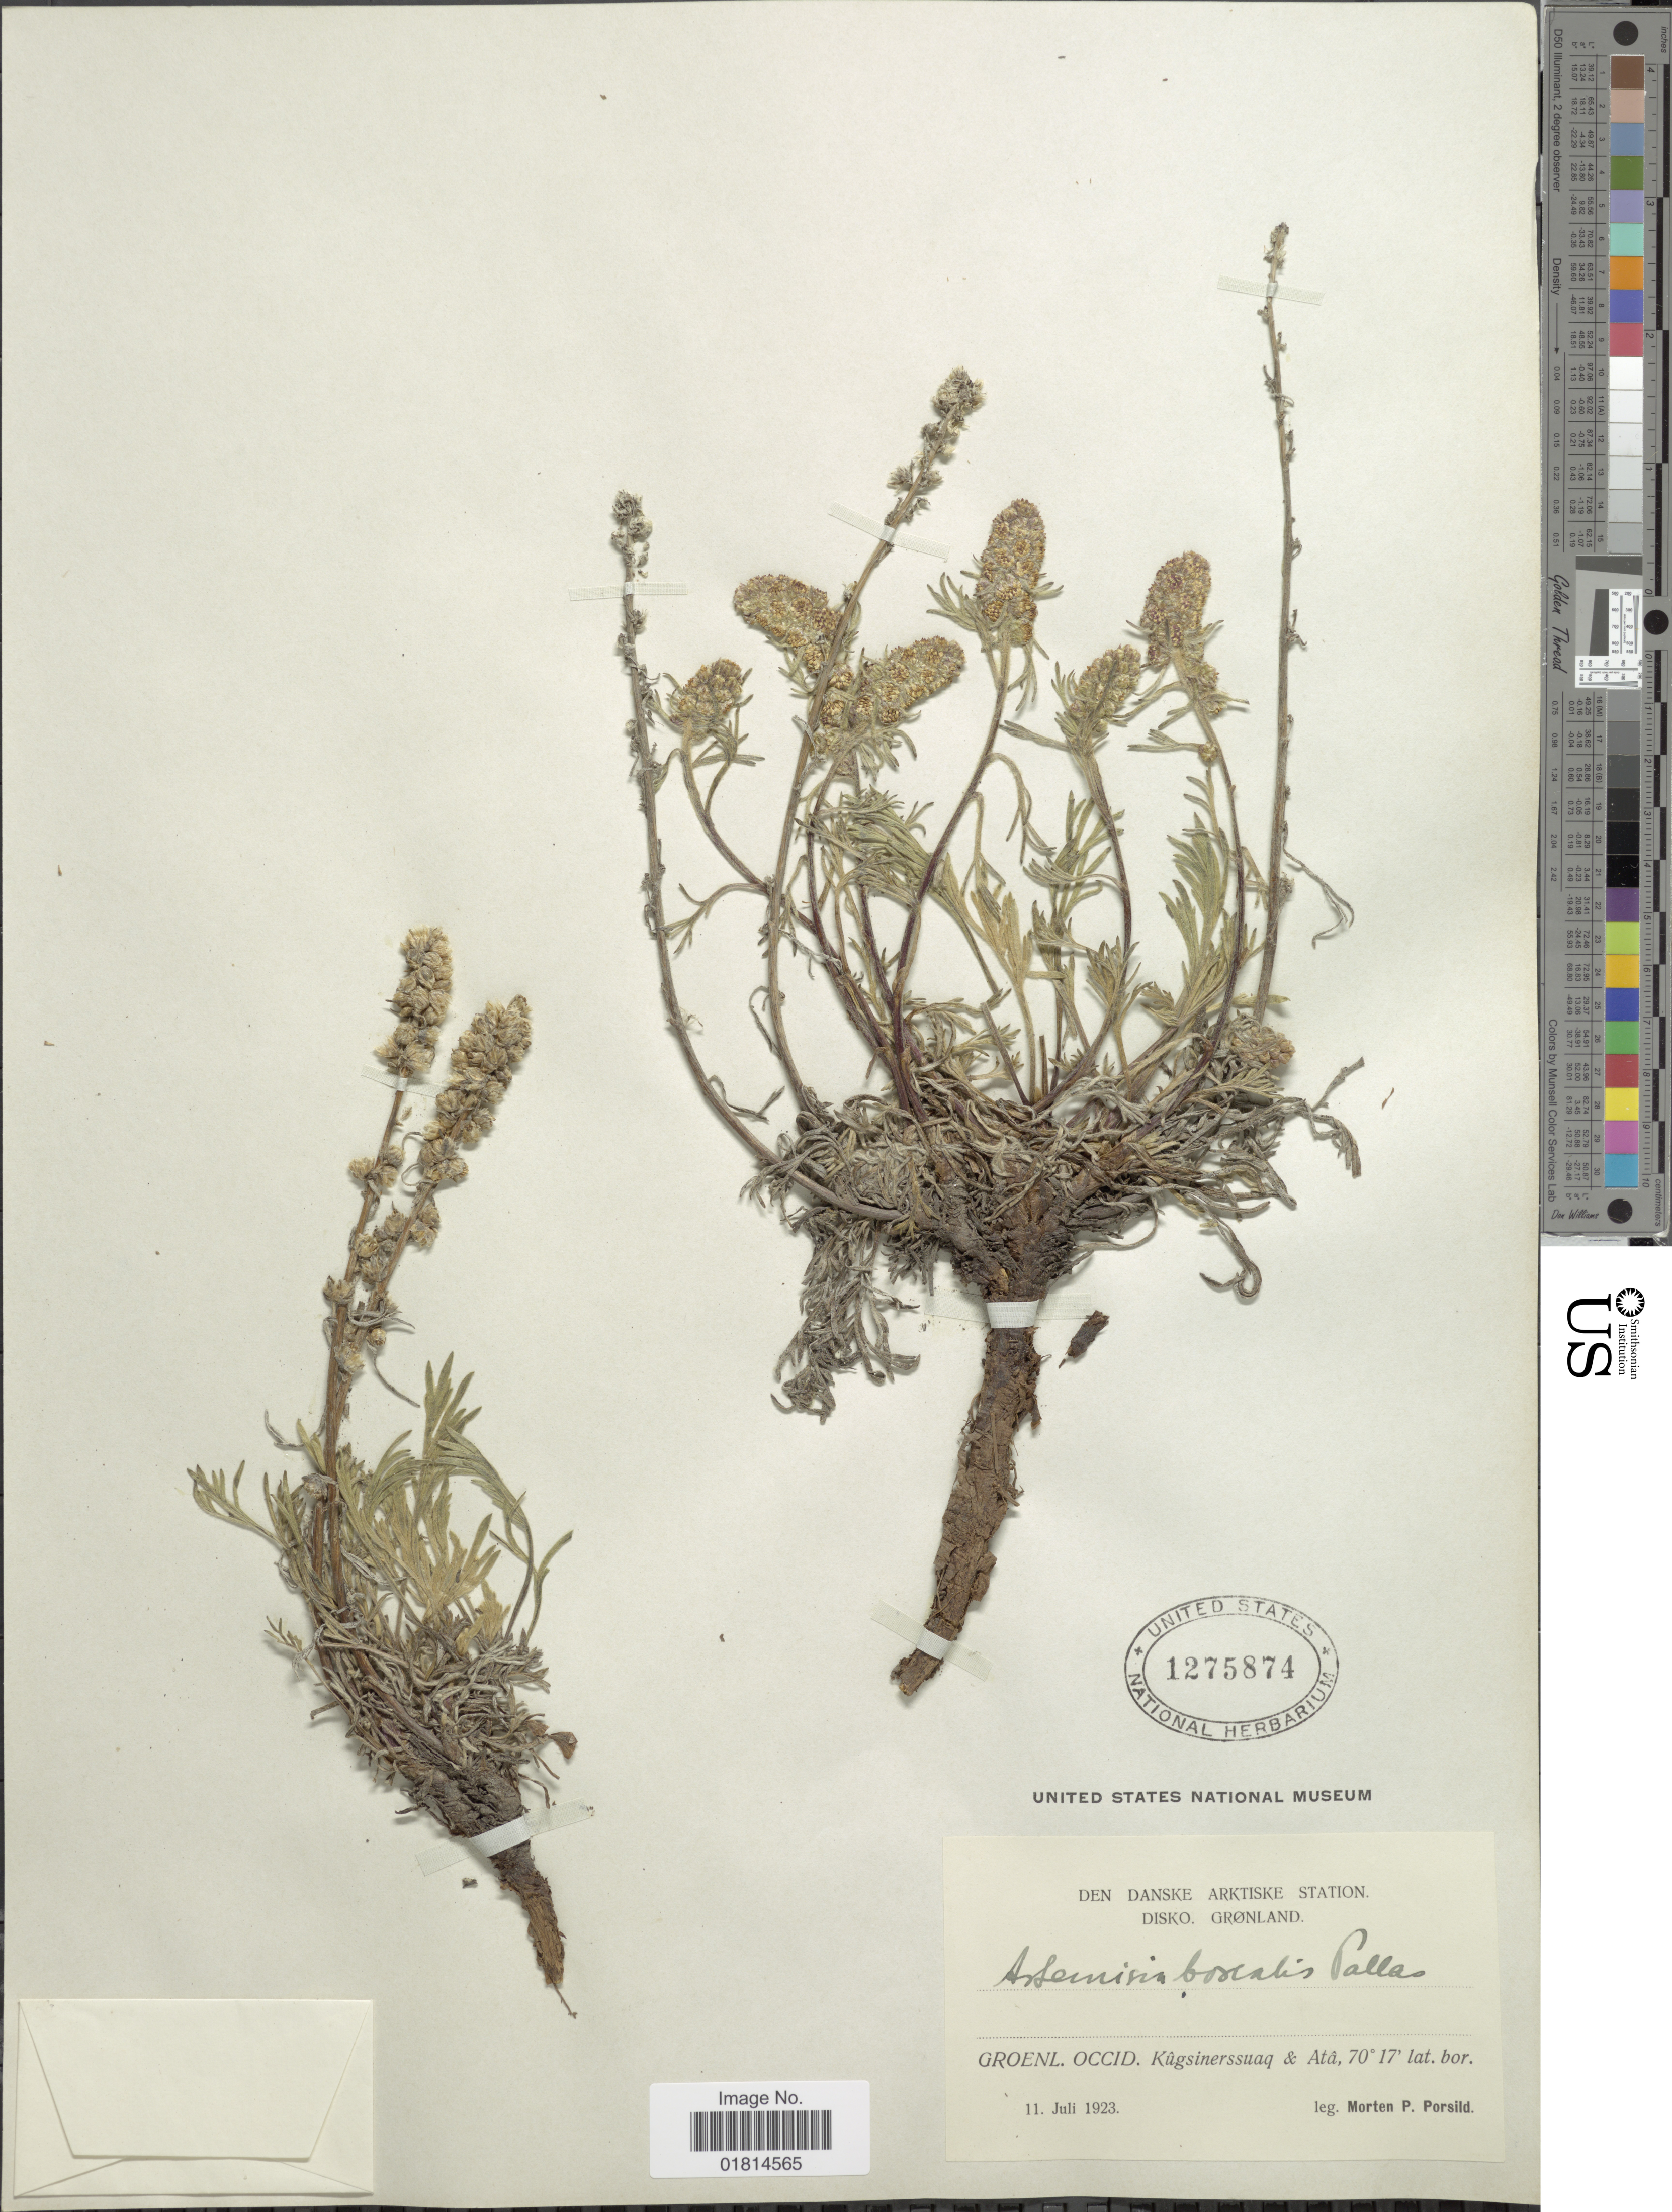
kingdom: Plantae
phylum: Tracheophyta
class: Magnoliopsida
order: Asterales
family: Asteraceae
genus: Artemisia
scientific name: Artemisia borealis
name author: Pall.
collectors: M. P. Porsild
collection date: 1923-07-11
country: Greenland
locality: Den danske arktiske station. Disko, Grønland. Groenl. Occid. Kûgsinerssuaq & Atâ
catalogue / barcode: US 1275874